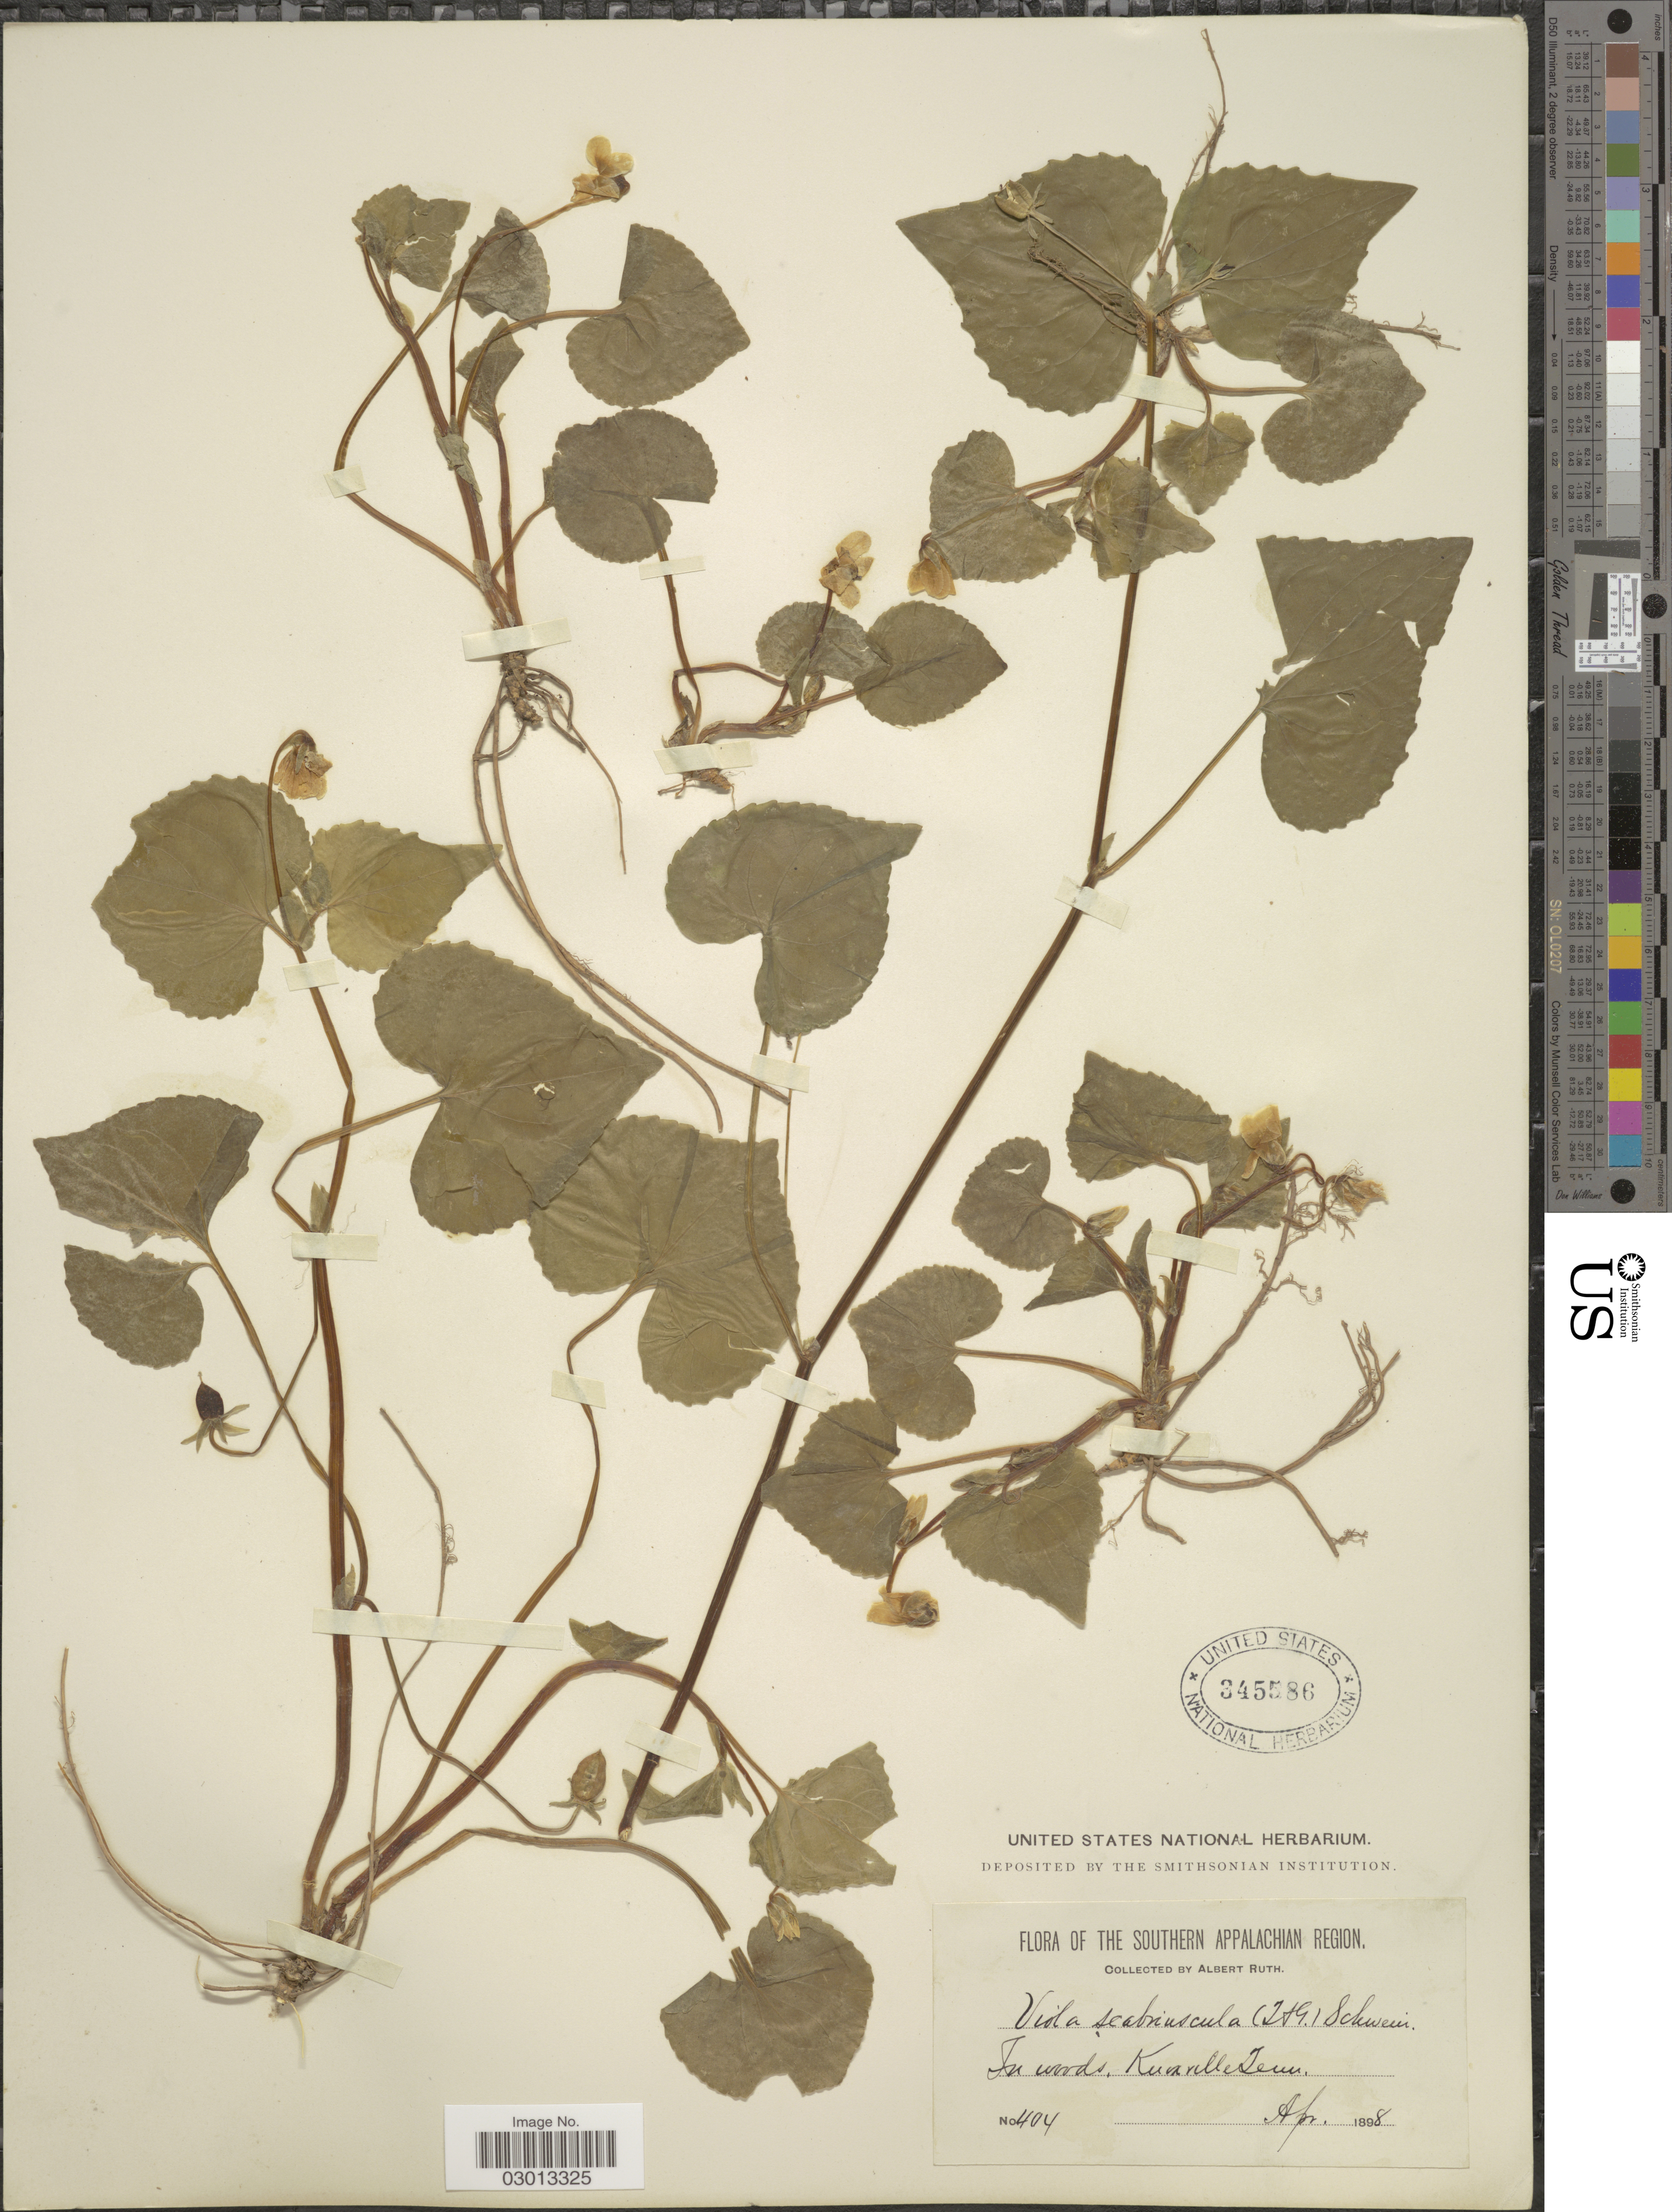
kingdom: Plantae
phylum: Tracheophyta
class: Magnoliopsida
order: Malpighiales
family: Violaceae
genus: Viola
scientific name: Viola pensylvanica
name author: Michx.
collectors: A. Ruth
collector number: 404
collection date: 1898-04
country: United States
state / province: Tennessee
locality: Southern Appalachian Region. Knoxville.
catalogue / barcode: US 345586